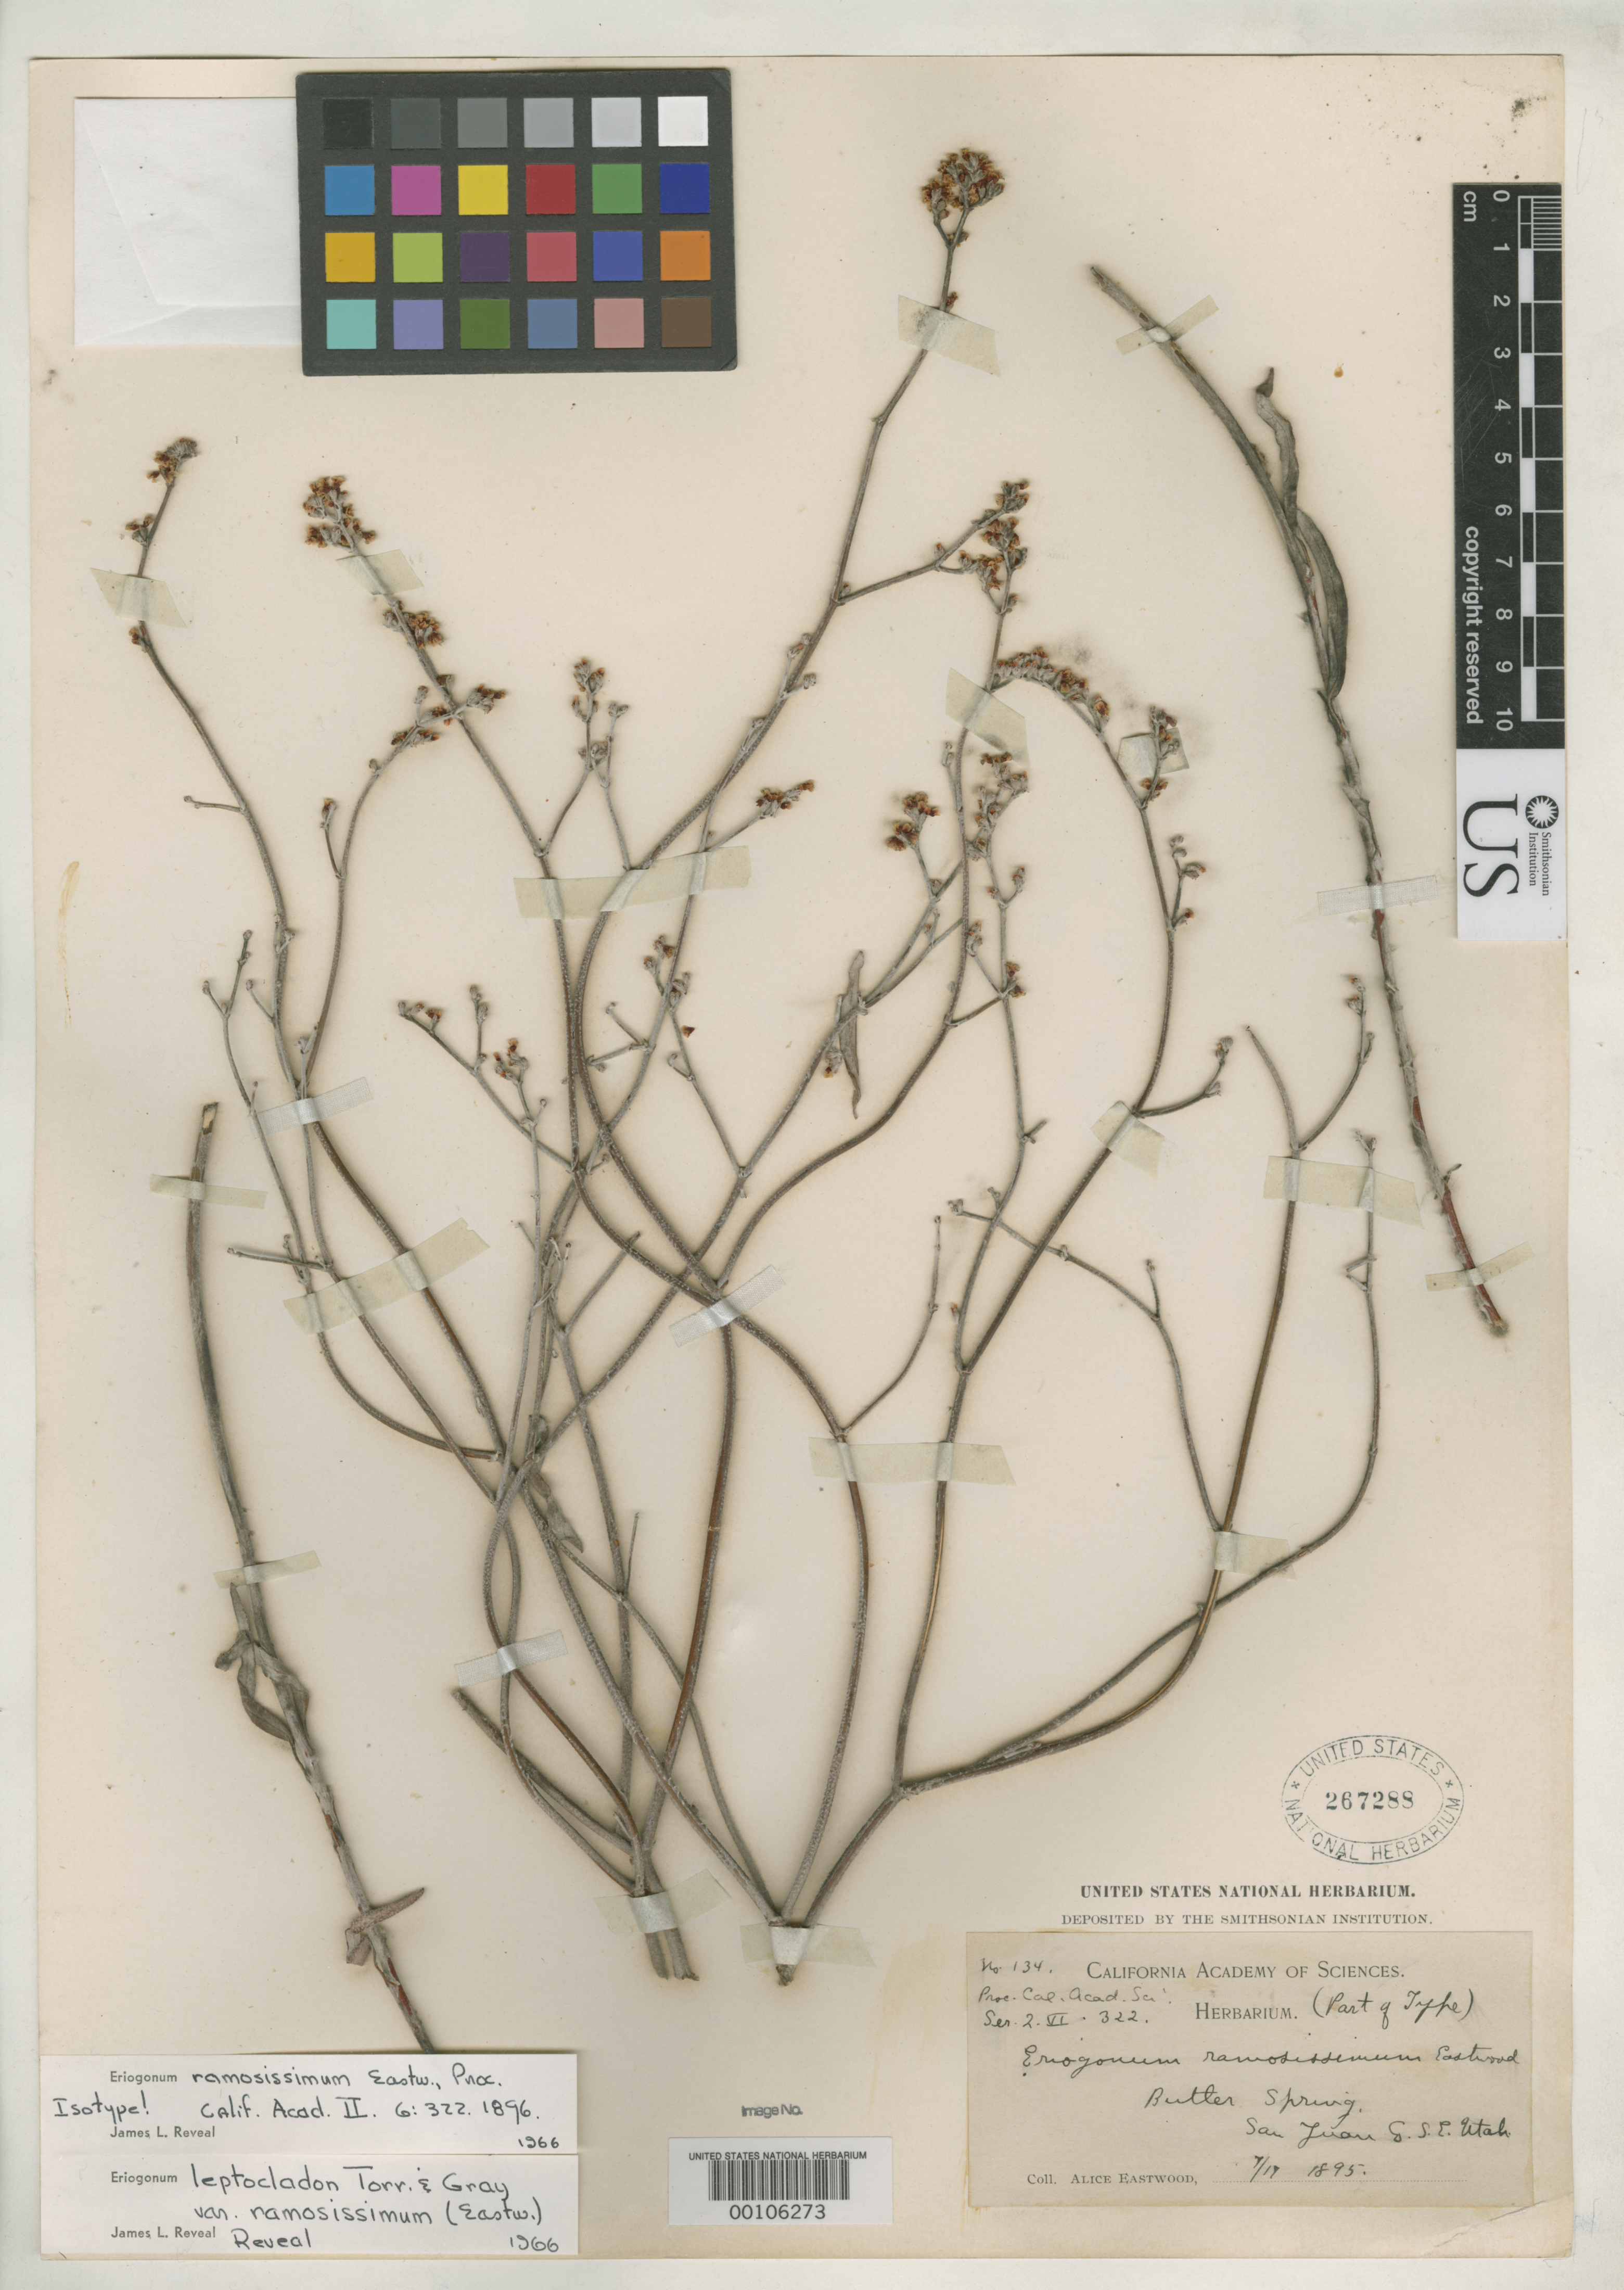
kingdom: Plantae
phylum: Tracheophyta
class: Magnoliopsida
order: Caryophyllales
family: Polygonaceae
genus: Eriogonum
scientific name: Eriogonum ramosissimum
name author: Eastw.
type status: Isotype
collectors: A. Eastwood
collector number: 134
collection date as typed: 17 Jul 1895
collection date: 1895-07-17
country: United States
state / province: Utah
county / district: San Juan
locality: Mesa above Butler Spring.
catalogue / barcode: US 267288